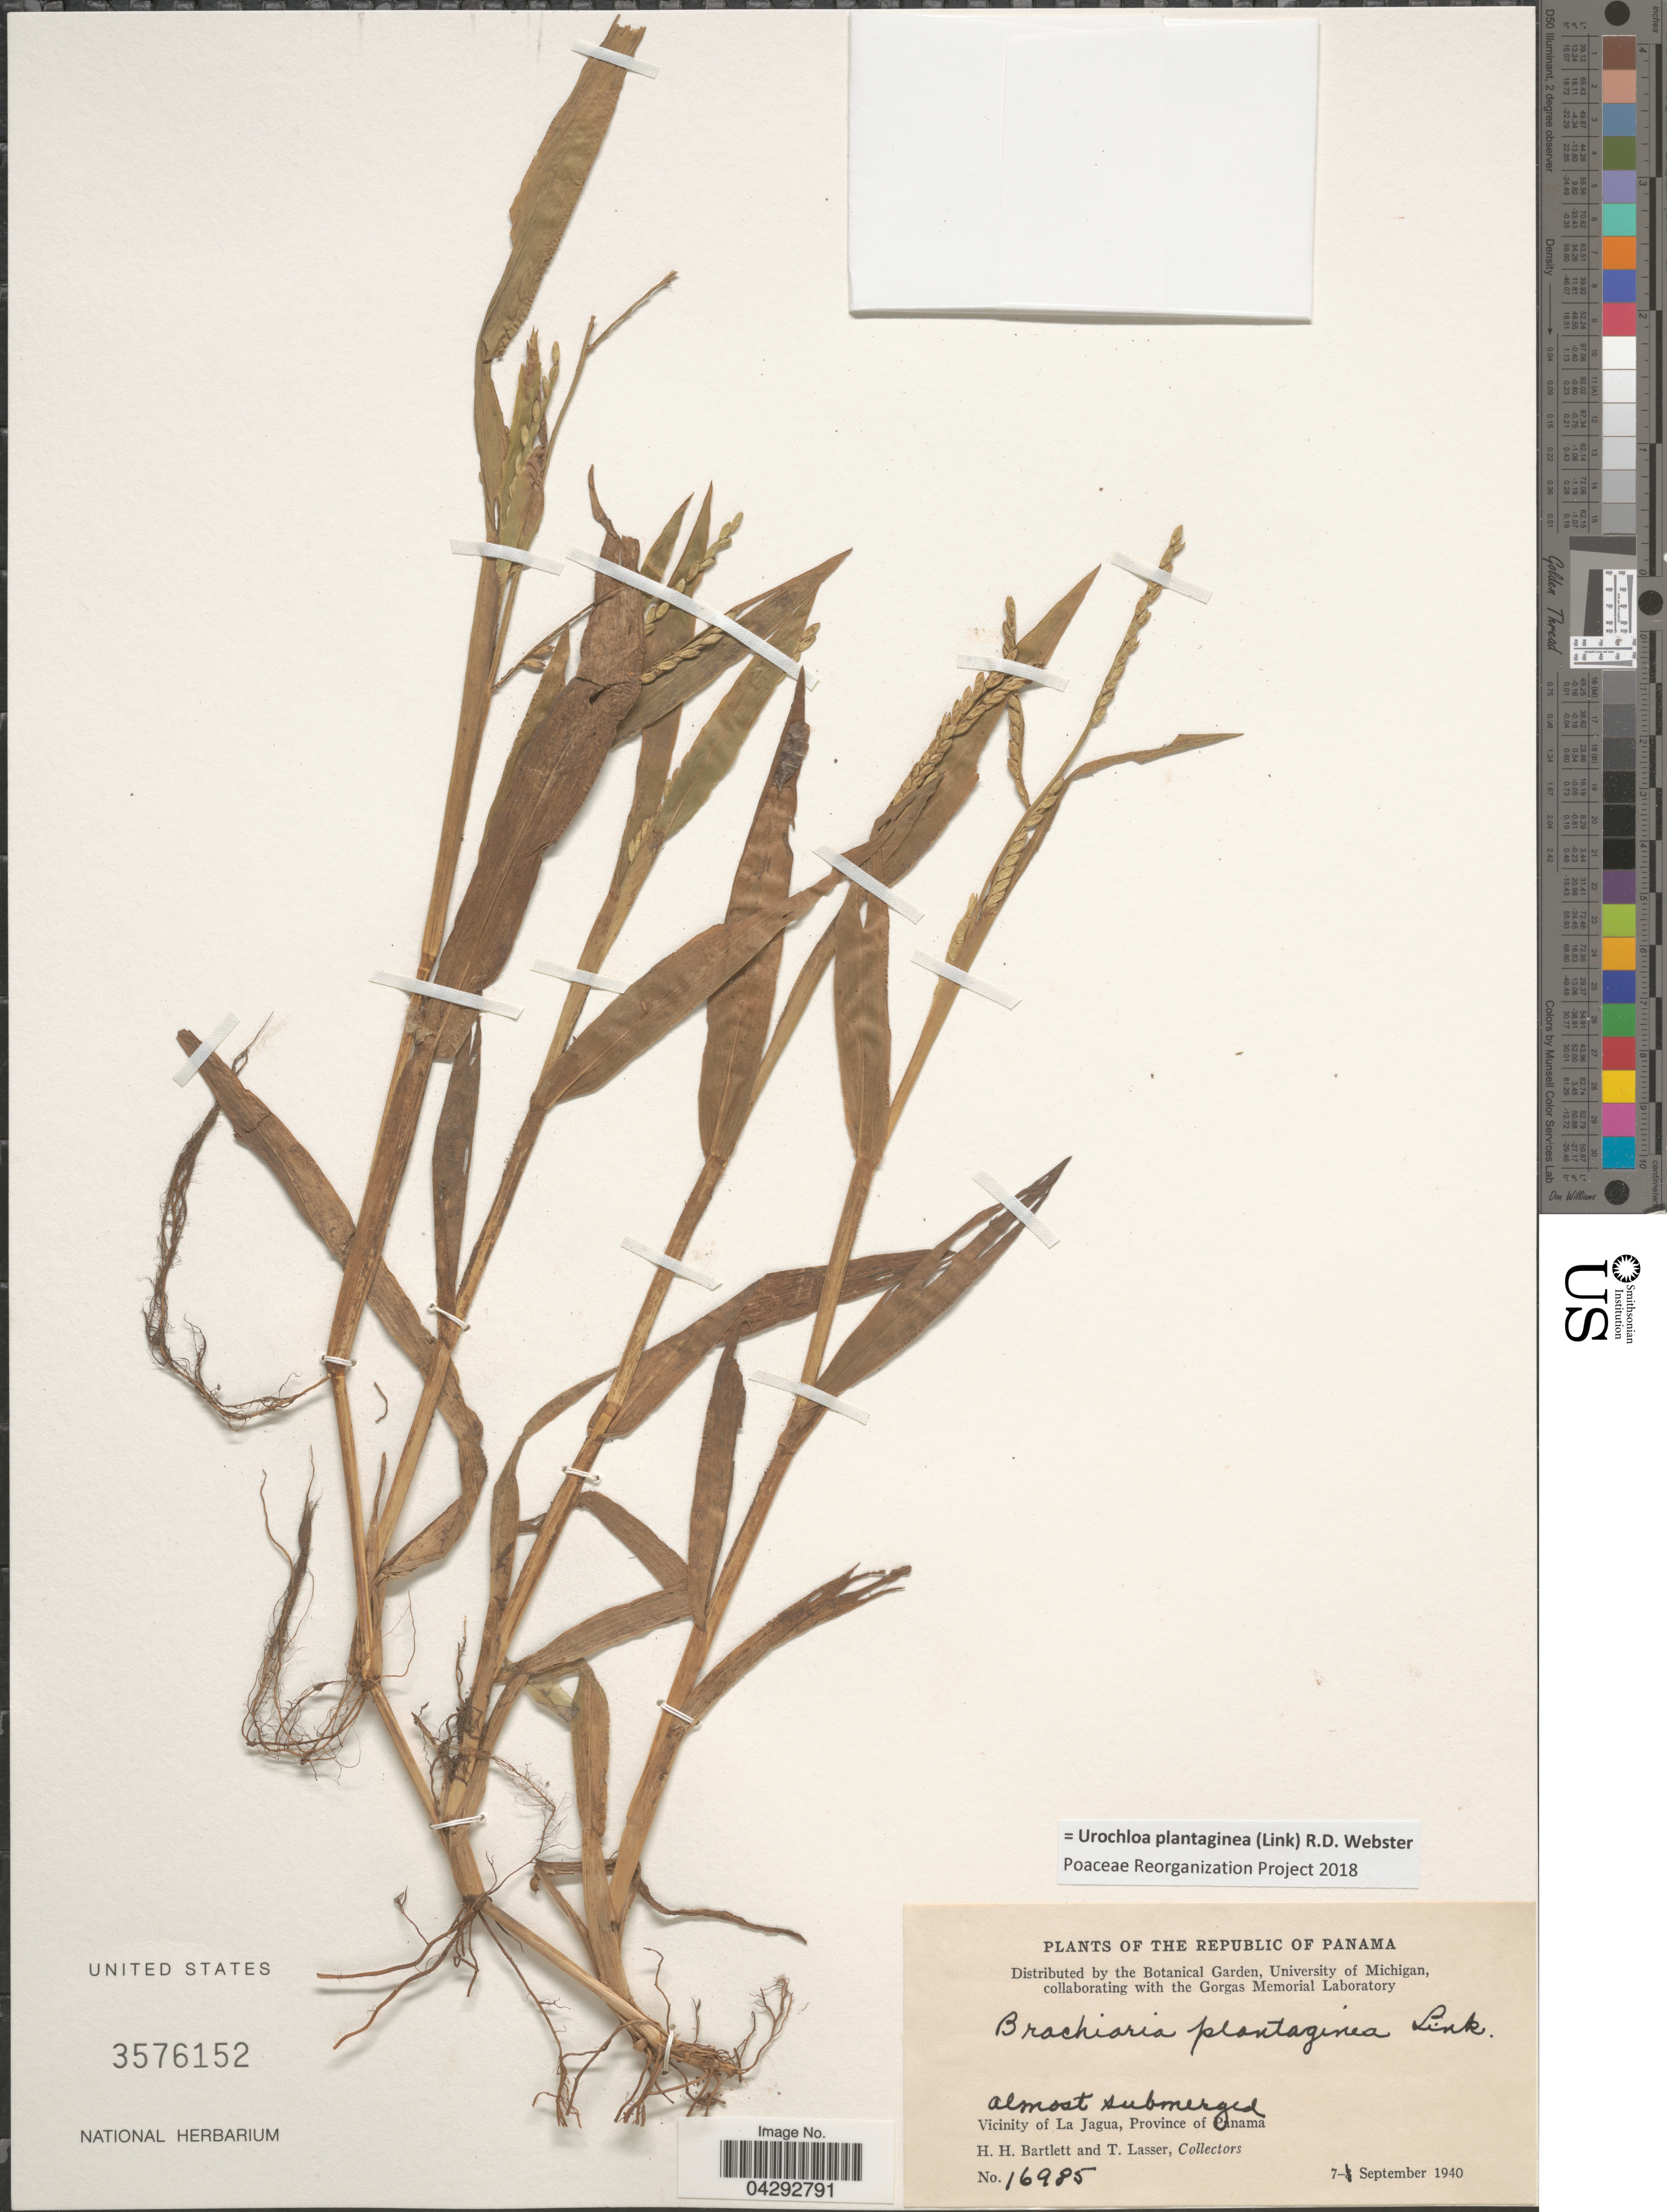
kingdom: Plantae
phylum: Tracheophyta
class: Liliopsida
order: Poales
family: Poaceae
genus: Urochloa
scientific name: Urochloa plantaginea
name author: (Link) R.D. Webster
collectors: H. H. Bartlett & T. Lasser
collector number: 16985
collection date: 1940-09-07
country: Panama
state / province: Panamá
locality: The Republic of Panama. Vicinity of La Jagua.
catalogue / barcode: US 3576152